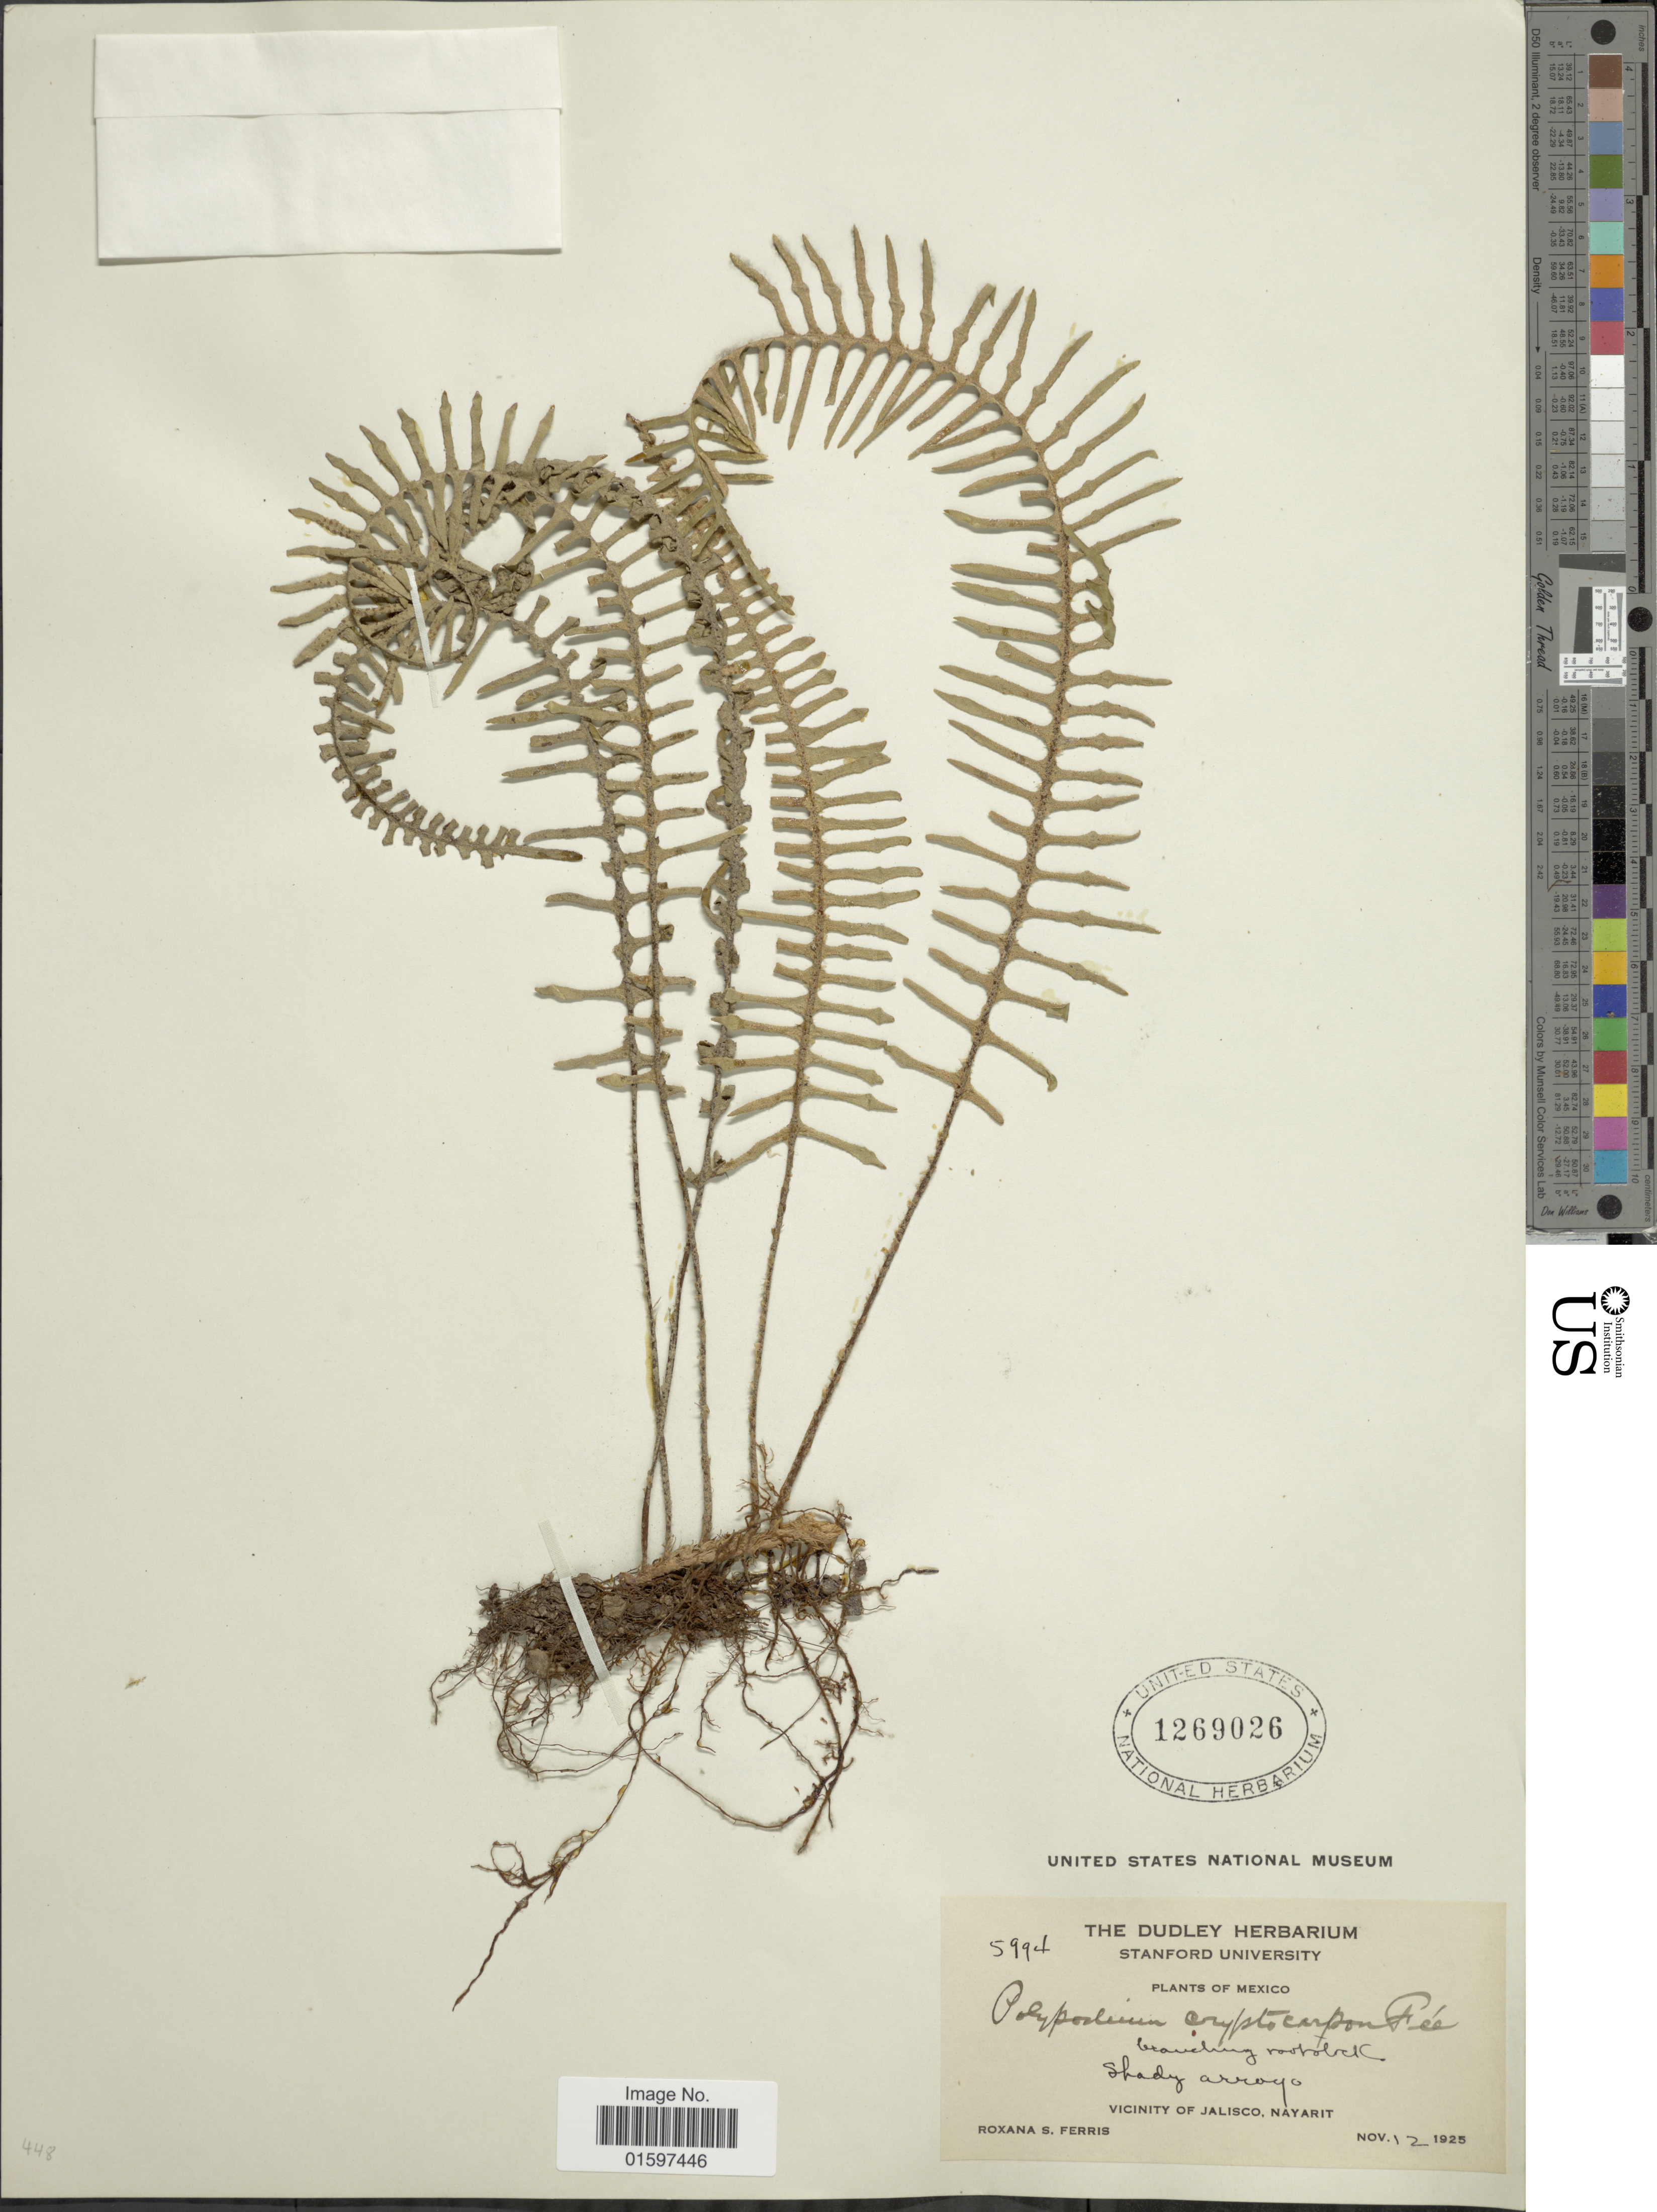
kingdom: Plantae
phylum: Tracheophyta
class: Polypodiopsida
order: Polypodiales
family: Polypodiaceae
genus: Pleopeltis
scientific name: Pleopeltis furfuracea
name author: (Schltdl. & Cham.) A.R. Sm. & Tejero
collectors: R. S. Ferris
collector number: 5994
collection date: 1925-11-12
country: Mexico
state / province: Nayarit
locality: Shay arroyo, Vicinity of Jalisco, Nayarit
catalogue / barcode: US 1269026